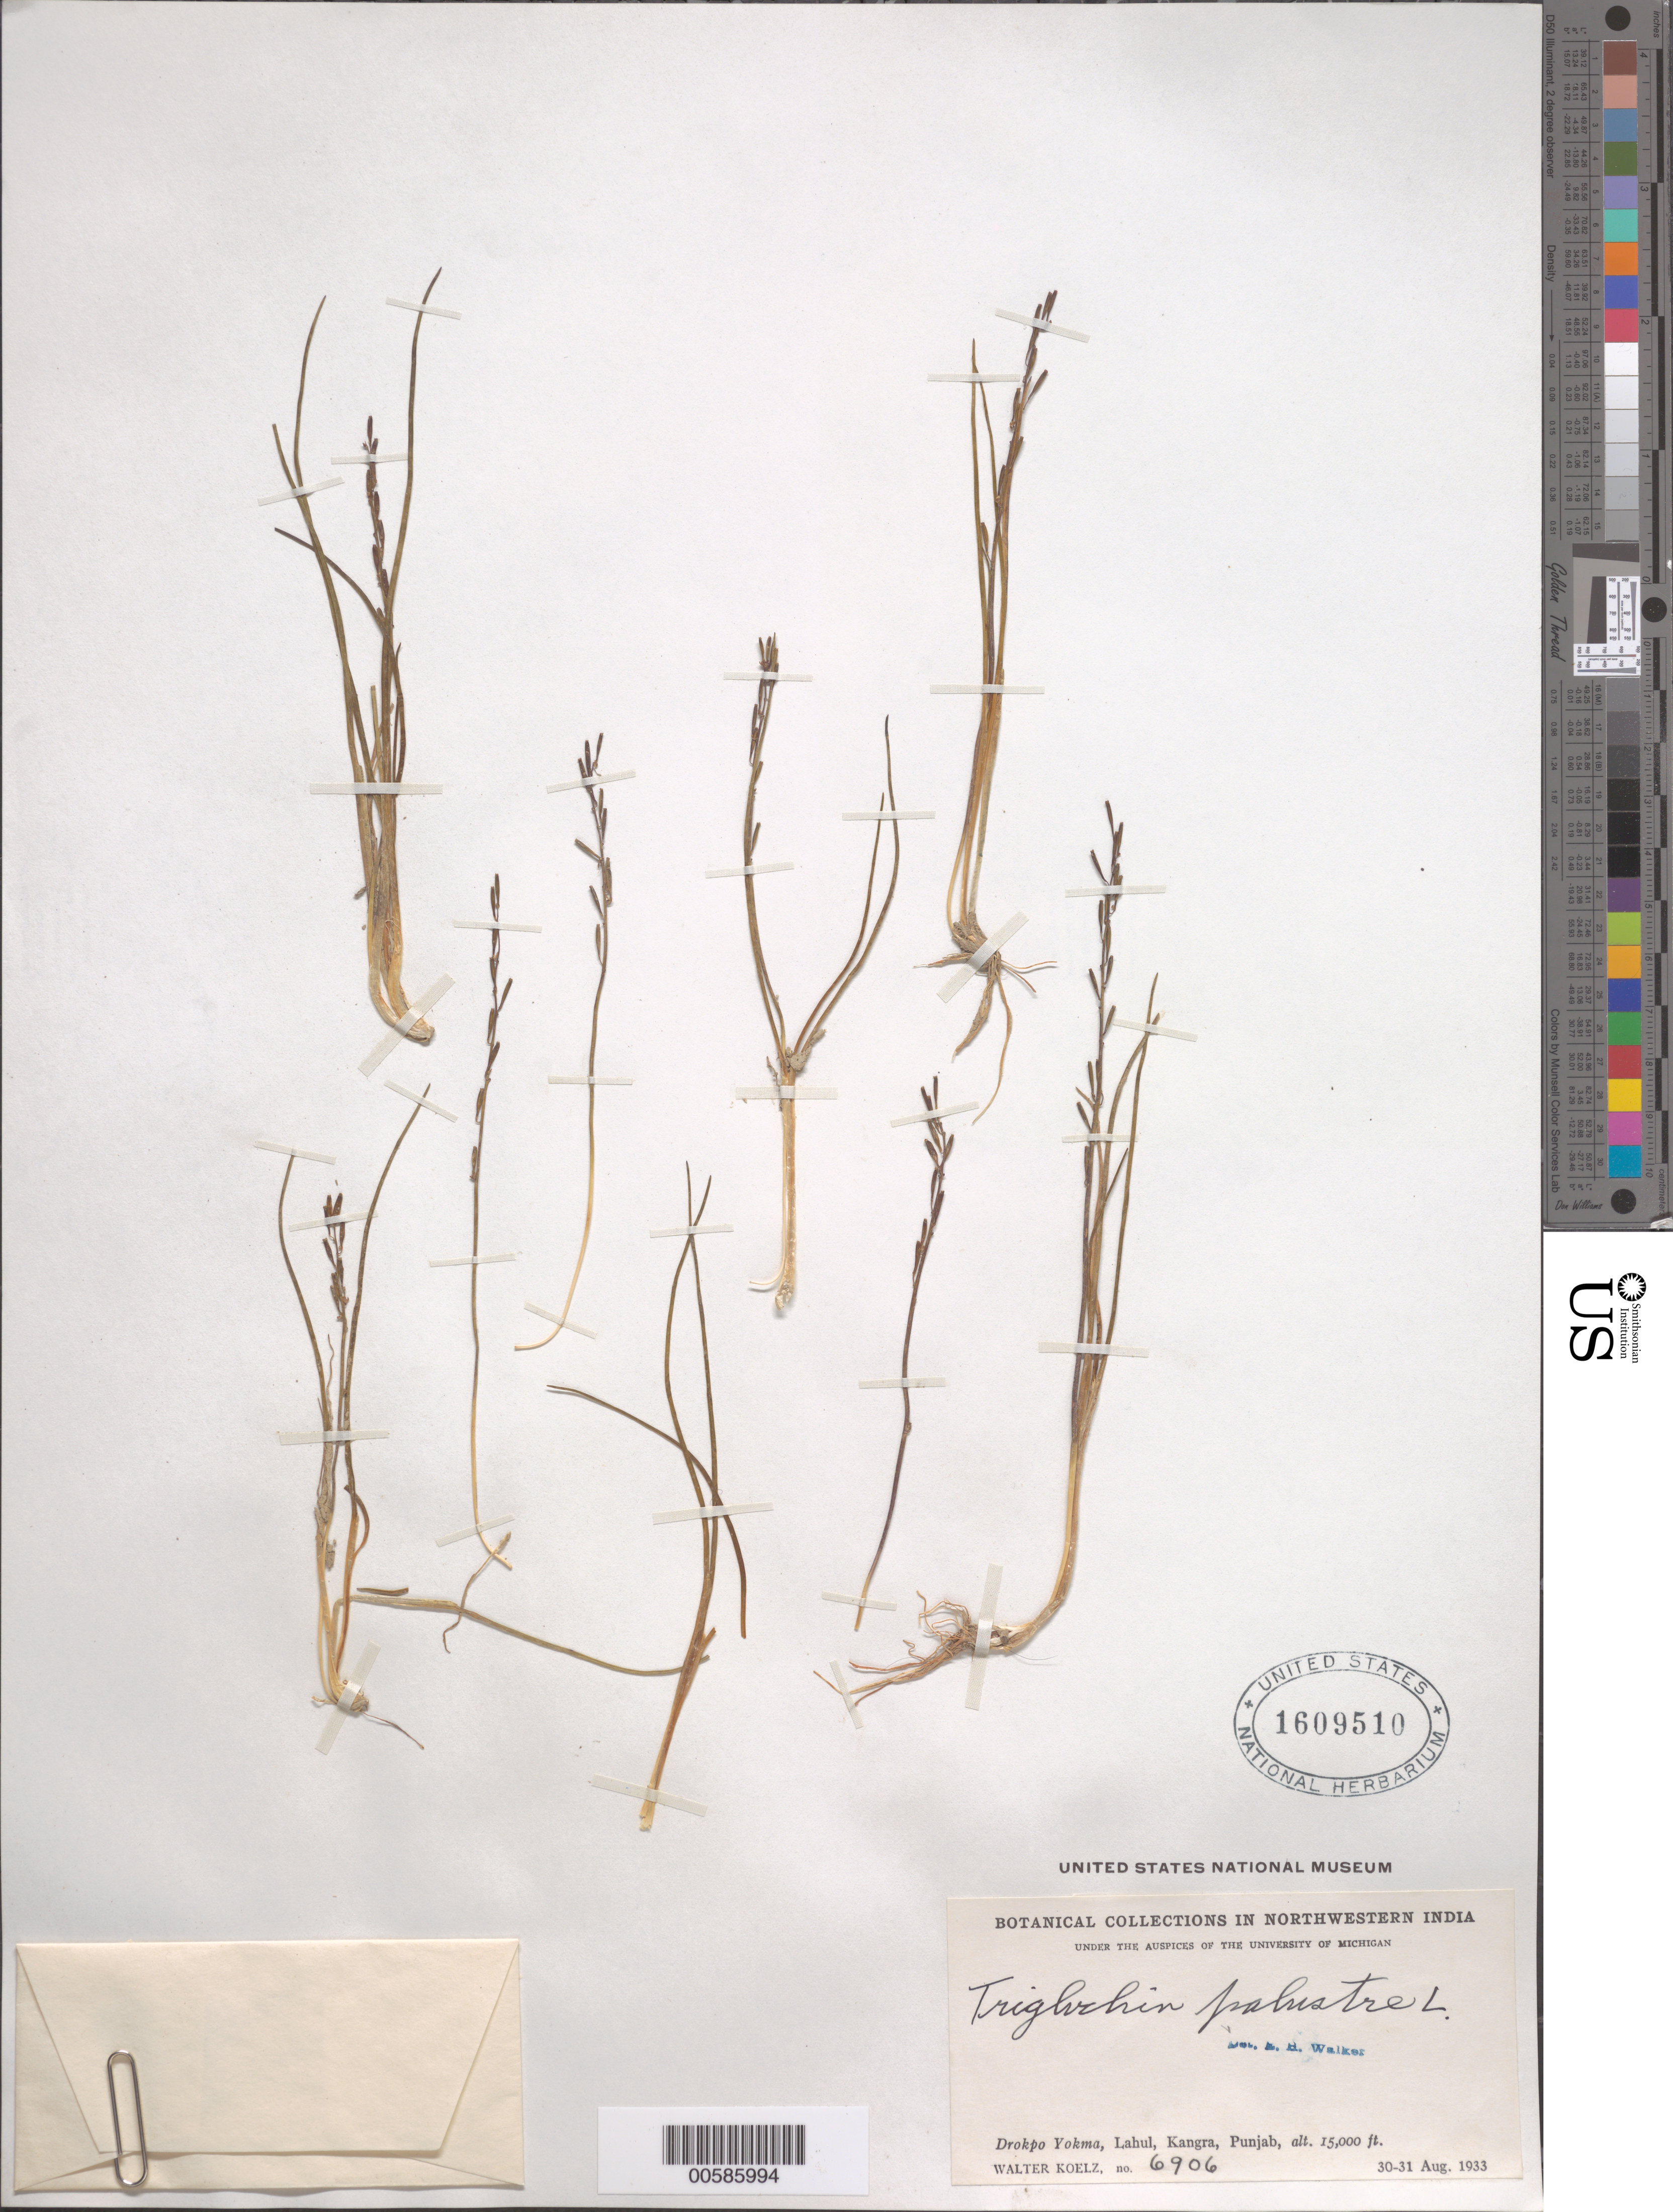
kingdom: Plantae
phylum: Tracheophyta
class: Liliopsida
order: Alismatales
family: Juncaginaceae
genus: Triglochin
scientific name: Triglochin palustris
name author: L.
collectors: W. N. Koelz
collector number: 6906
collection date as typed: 30 Aug 1933 to 31 Aug 1933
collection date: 1933-08-30/1933-08-31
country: India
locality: Drokpo Tokma, Lahul, Kangra, Punjab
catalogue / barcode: US 1609510